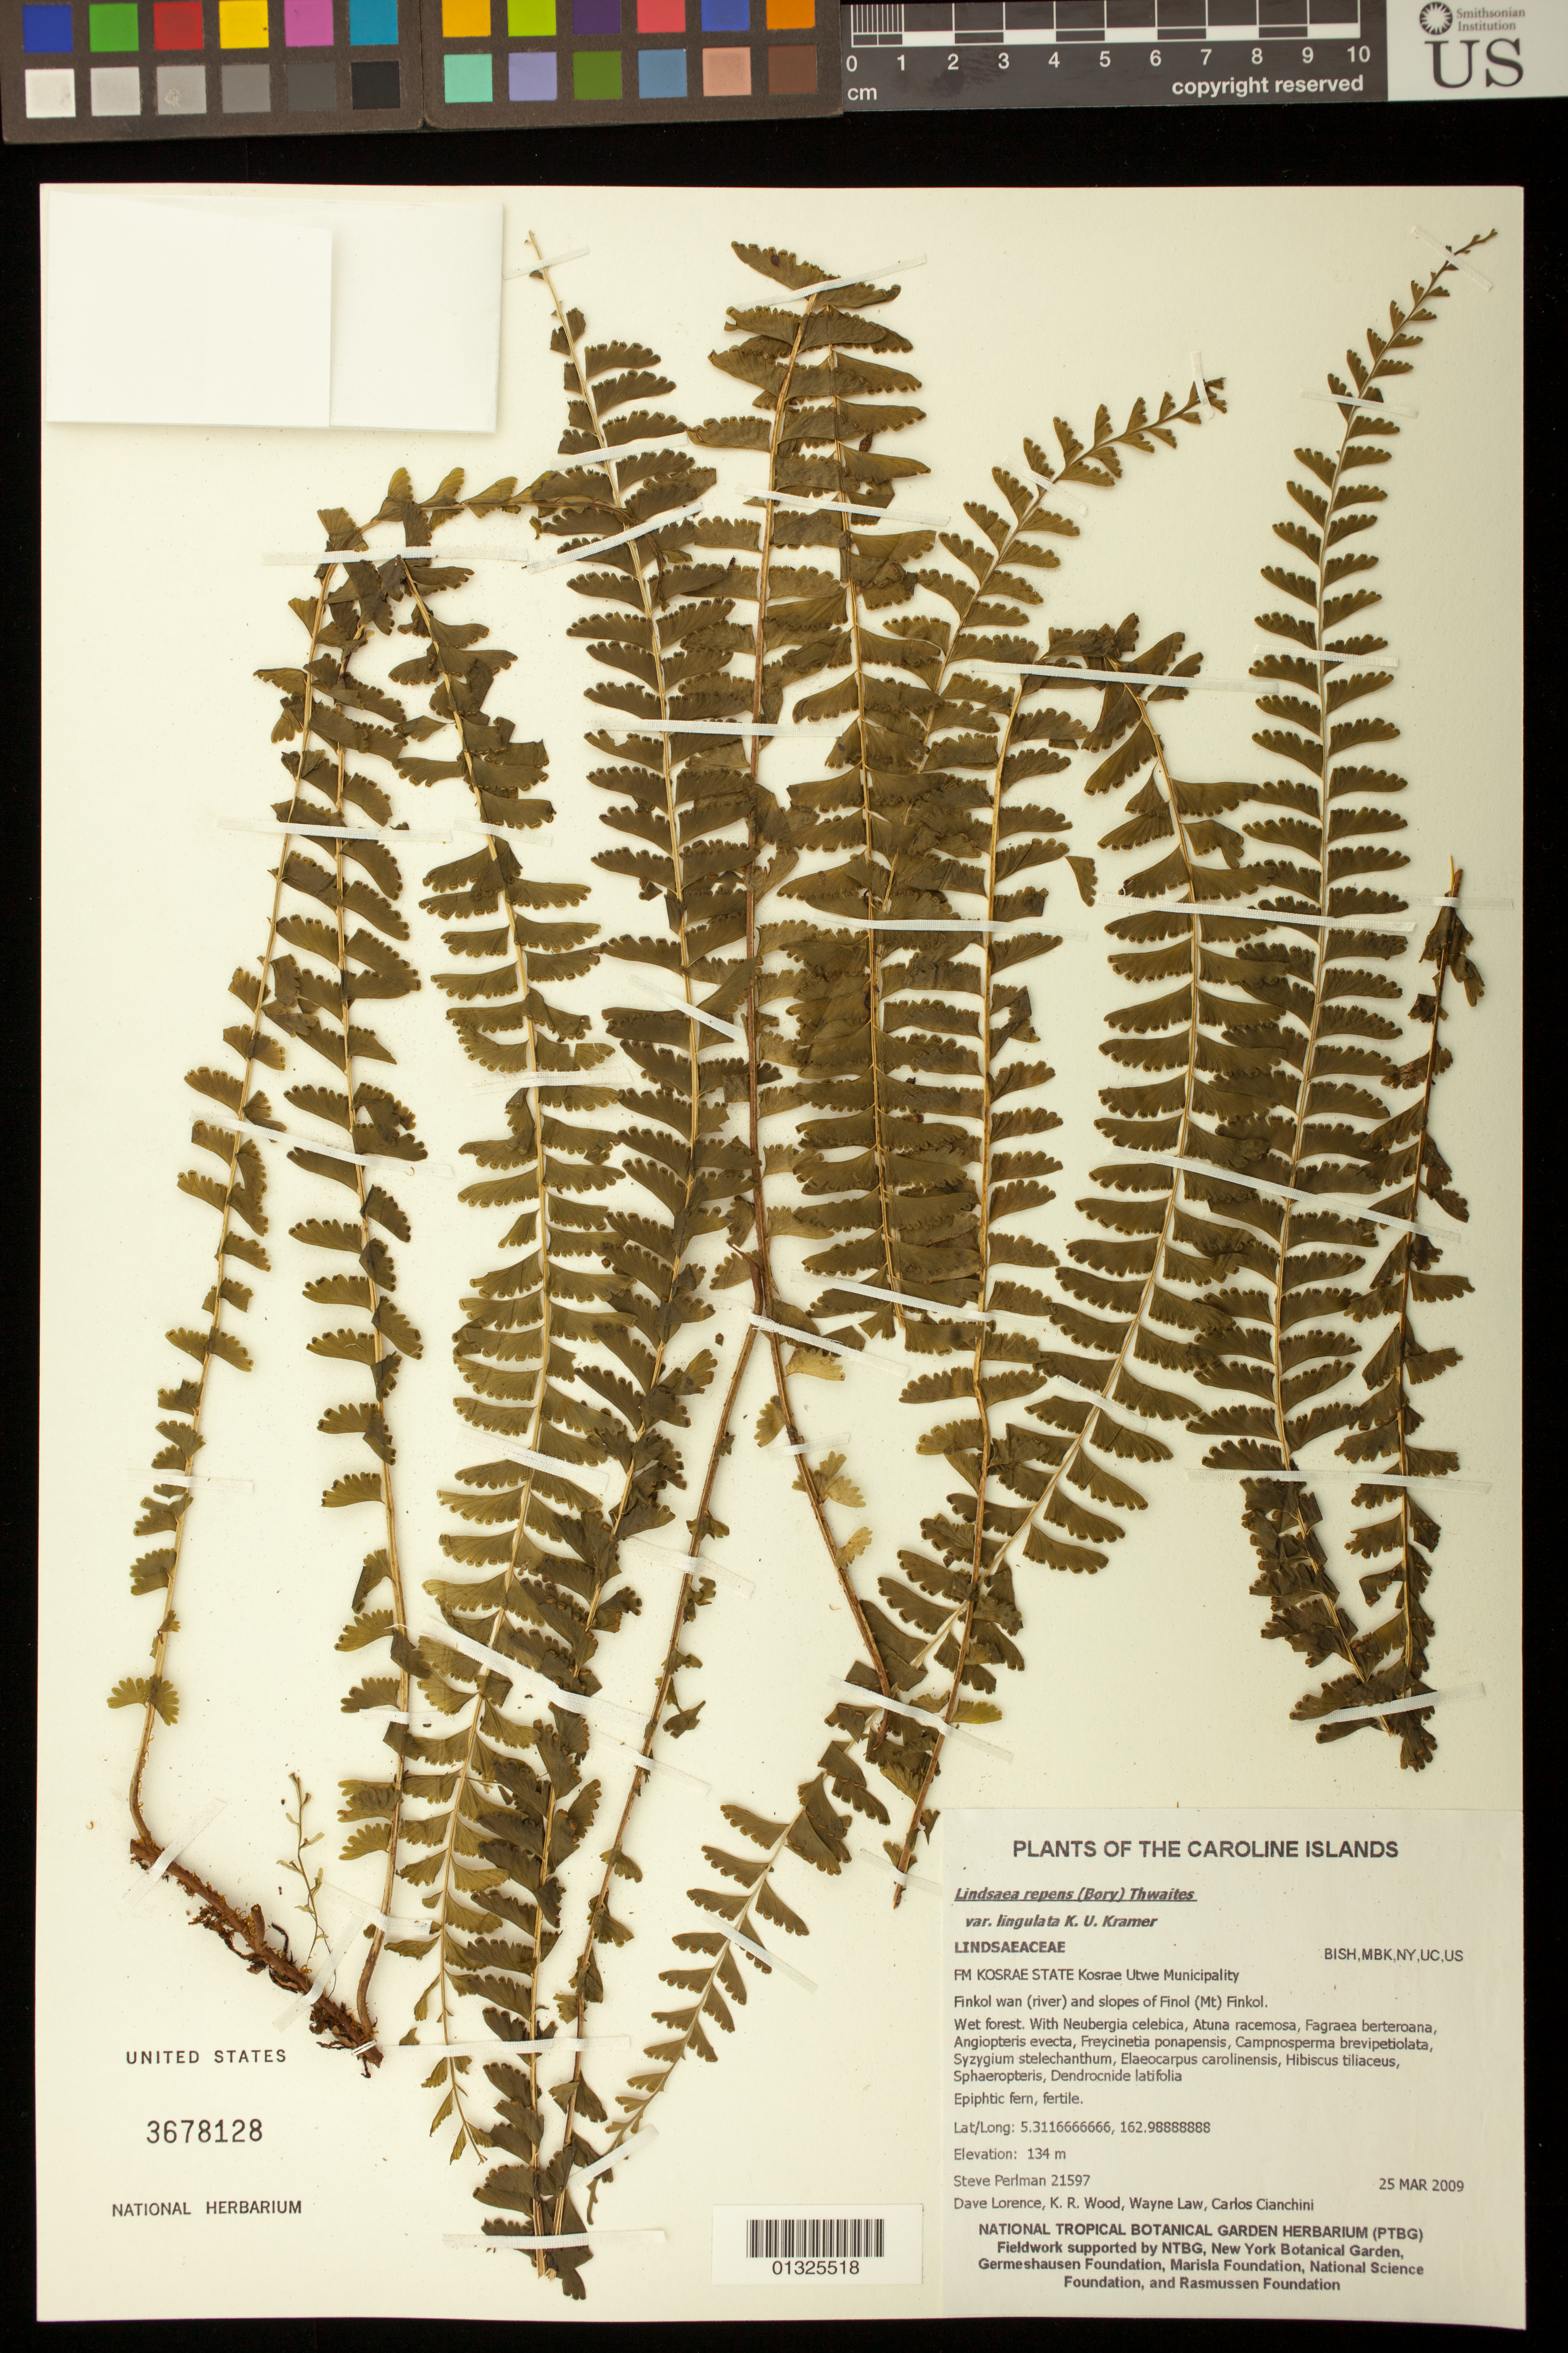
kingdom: Plantae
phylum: Tracheophyta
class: Polypodiopsida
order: Polypodiales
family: Lindsaeaceae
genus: Lindsaea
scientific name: Lindsaea repens var. lingulata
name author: K.U. Kramer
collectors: S. P. Perlman, D. Lorence, K. R. Wood, W. Law & C. Cianchini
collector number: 21597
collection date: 2009-03-25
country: Micronesia, Federated States of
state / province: Kosrae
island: Kosrae [Kusaie]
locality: Utwe Municipality, Finkol wan (river) and slopes of Finol (Mt) Finkol.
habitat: Wet forest.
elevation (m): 134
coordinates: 5.3116666666, 162.98888888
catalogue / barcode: US 3678128